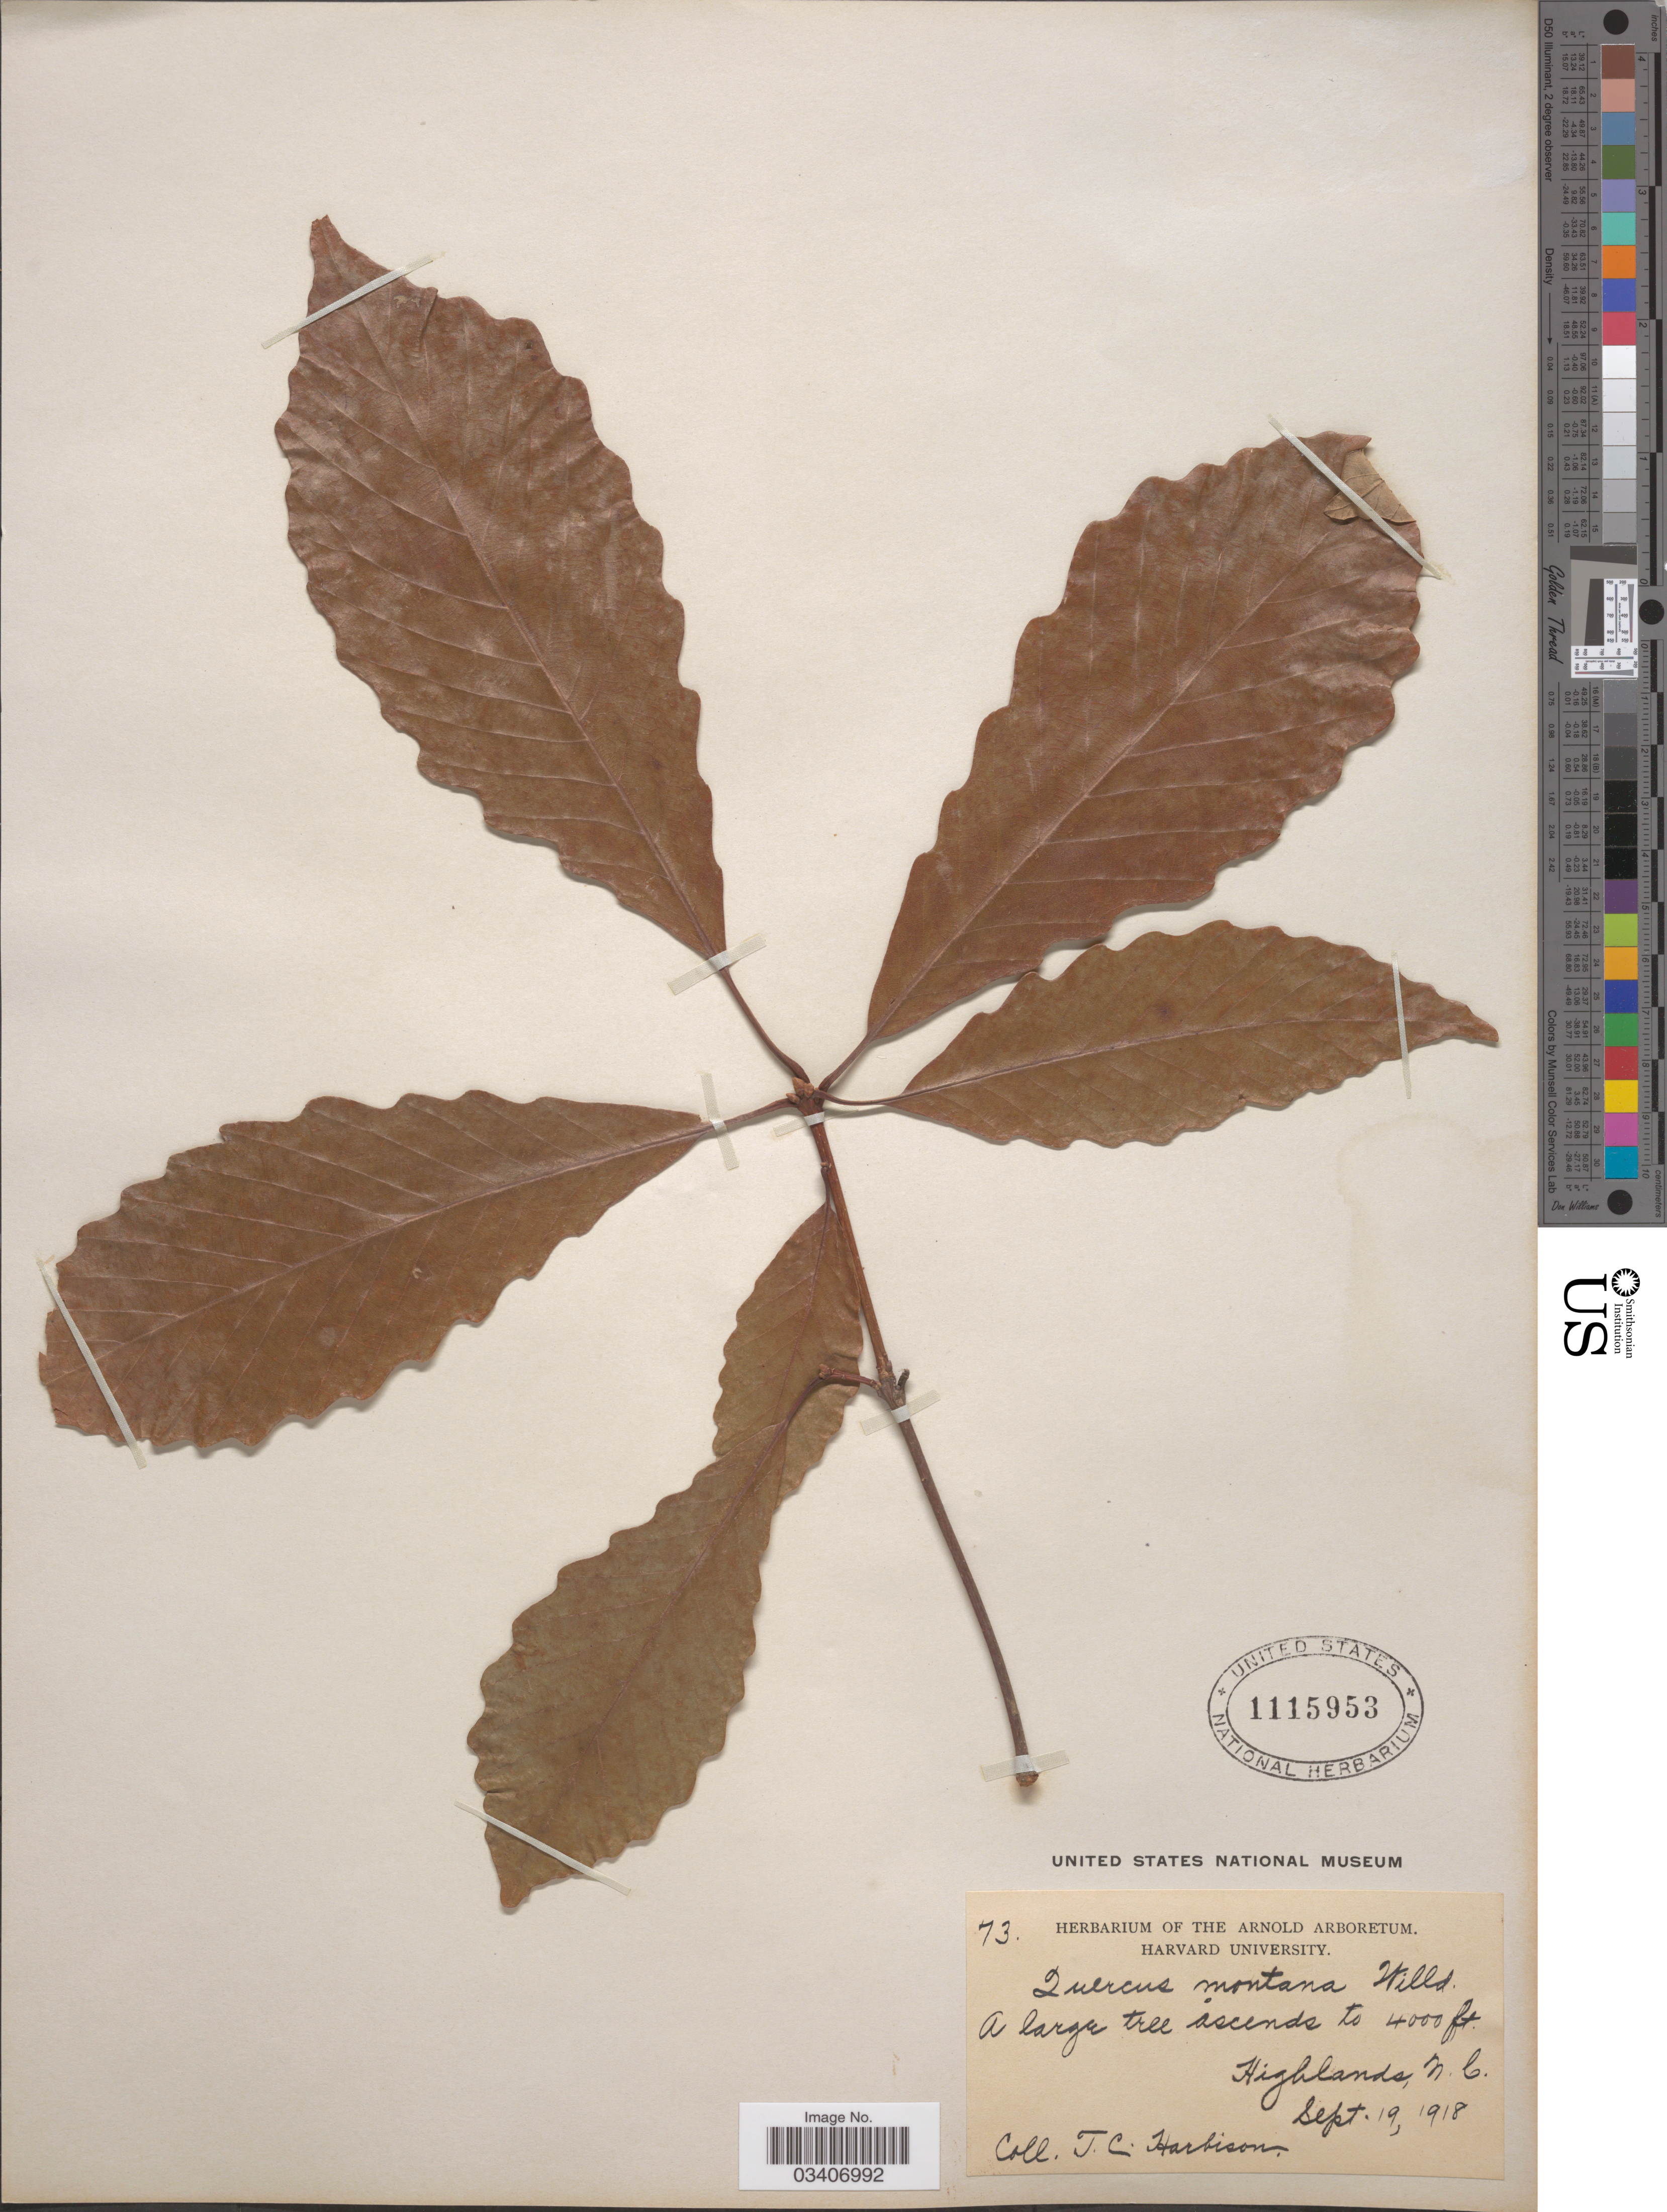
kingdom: Plantae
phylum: Tracheophyta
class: Magnoliopsida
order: Fagales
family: Fagaceae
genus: Quercus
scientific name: Quercus montana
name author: Willd.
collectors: T. Harbison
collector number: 73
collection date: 1918-09-19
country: United States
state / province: North Carolina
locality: Highlands.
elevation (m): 1219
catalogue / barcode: US 1115953